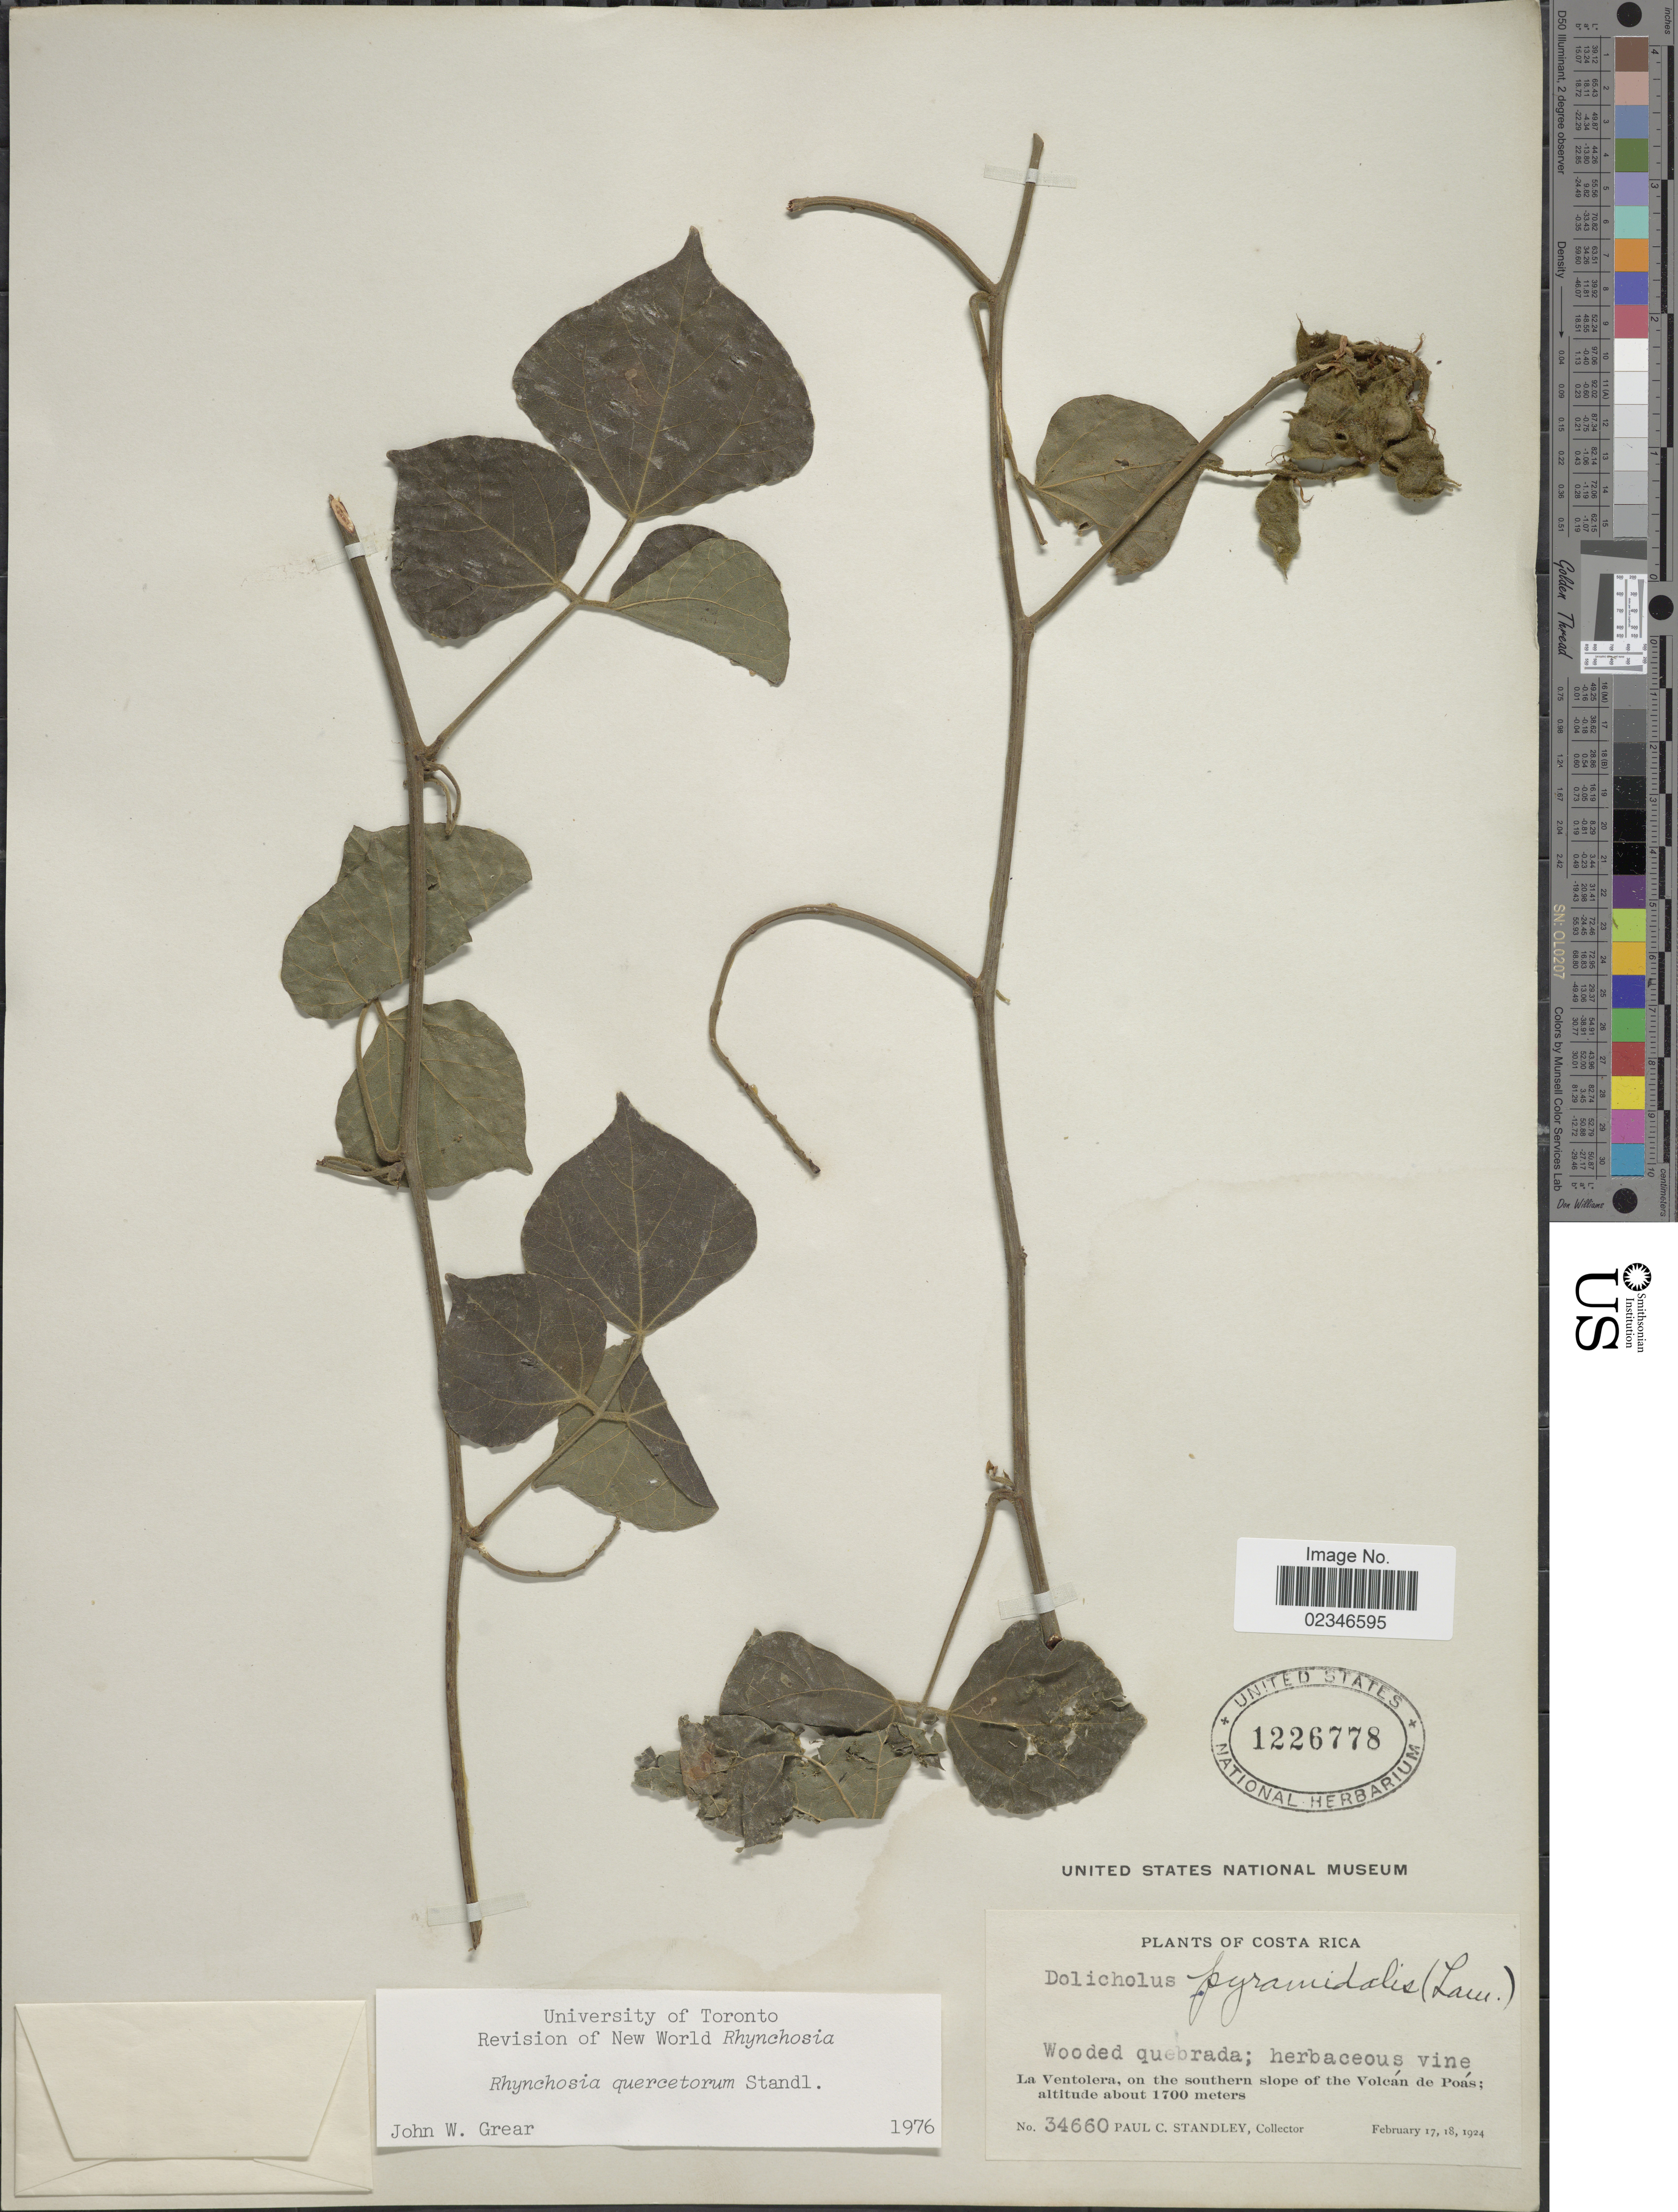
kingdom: Plantae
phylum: Tracheophyta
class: Magnoliopsida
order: Fabales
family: Fabaceae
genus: Rhynchosia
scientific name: Rhynchosia quercetorum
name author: Standl.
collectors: P. C. Standley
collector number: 34660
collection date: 1924-02-17/1924-02-18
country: Costa Rica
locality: La Ventolera, on the southern slope of The Volcan de Poas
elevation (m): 1700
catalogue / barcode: US 1226778